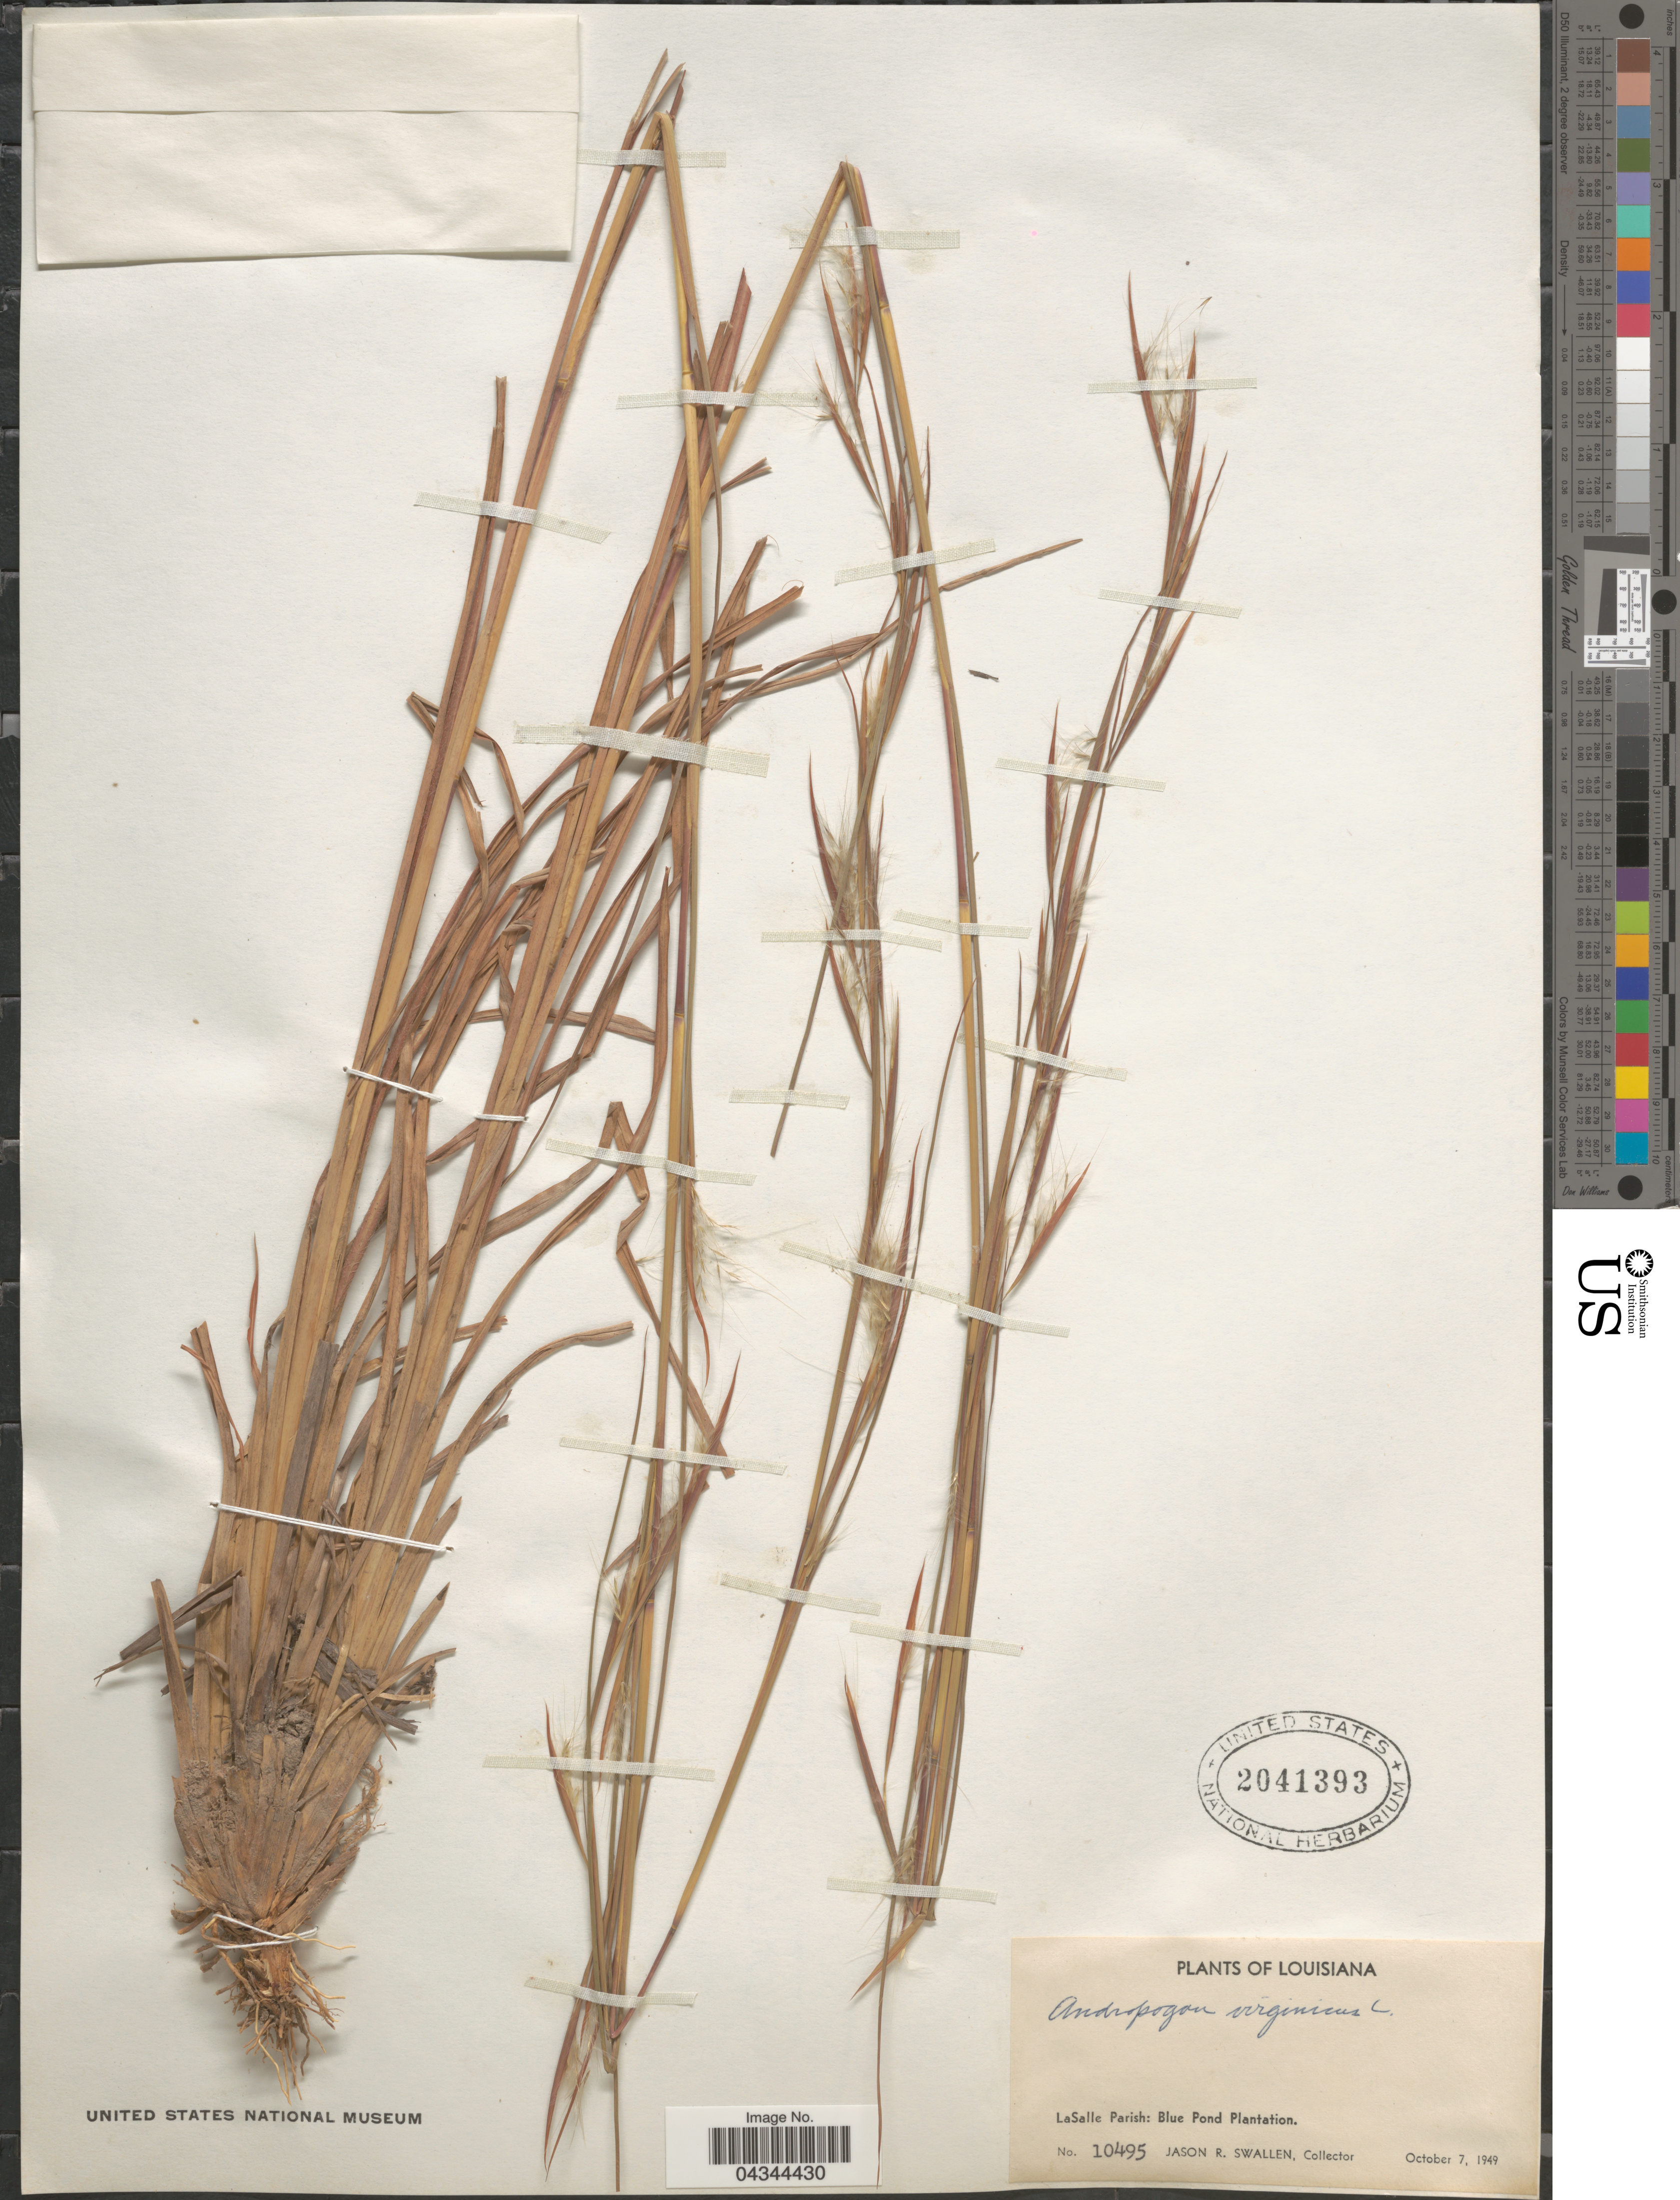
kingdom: Plantae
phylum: Tracheophyta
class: Liliopsida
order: Poales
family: Poaceae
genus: Andropogon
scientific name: Andropogon virginicus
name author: L.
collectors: J. R. Swallen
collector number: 10495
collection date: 1949-10-07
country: United States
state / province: Louisiana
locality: LaSalle Parish: Blue Pond Plantation.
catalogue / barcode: US 2041393